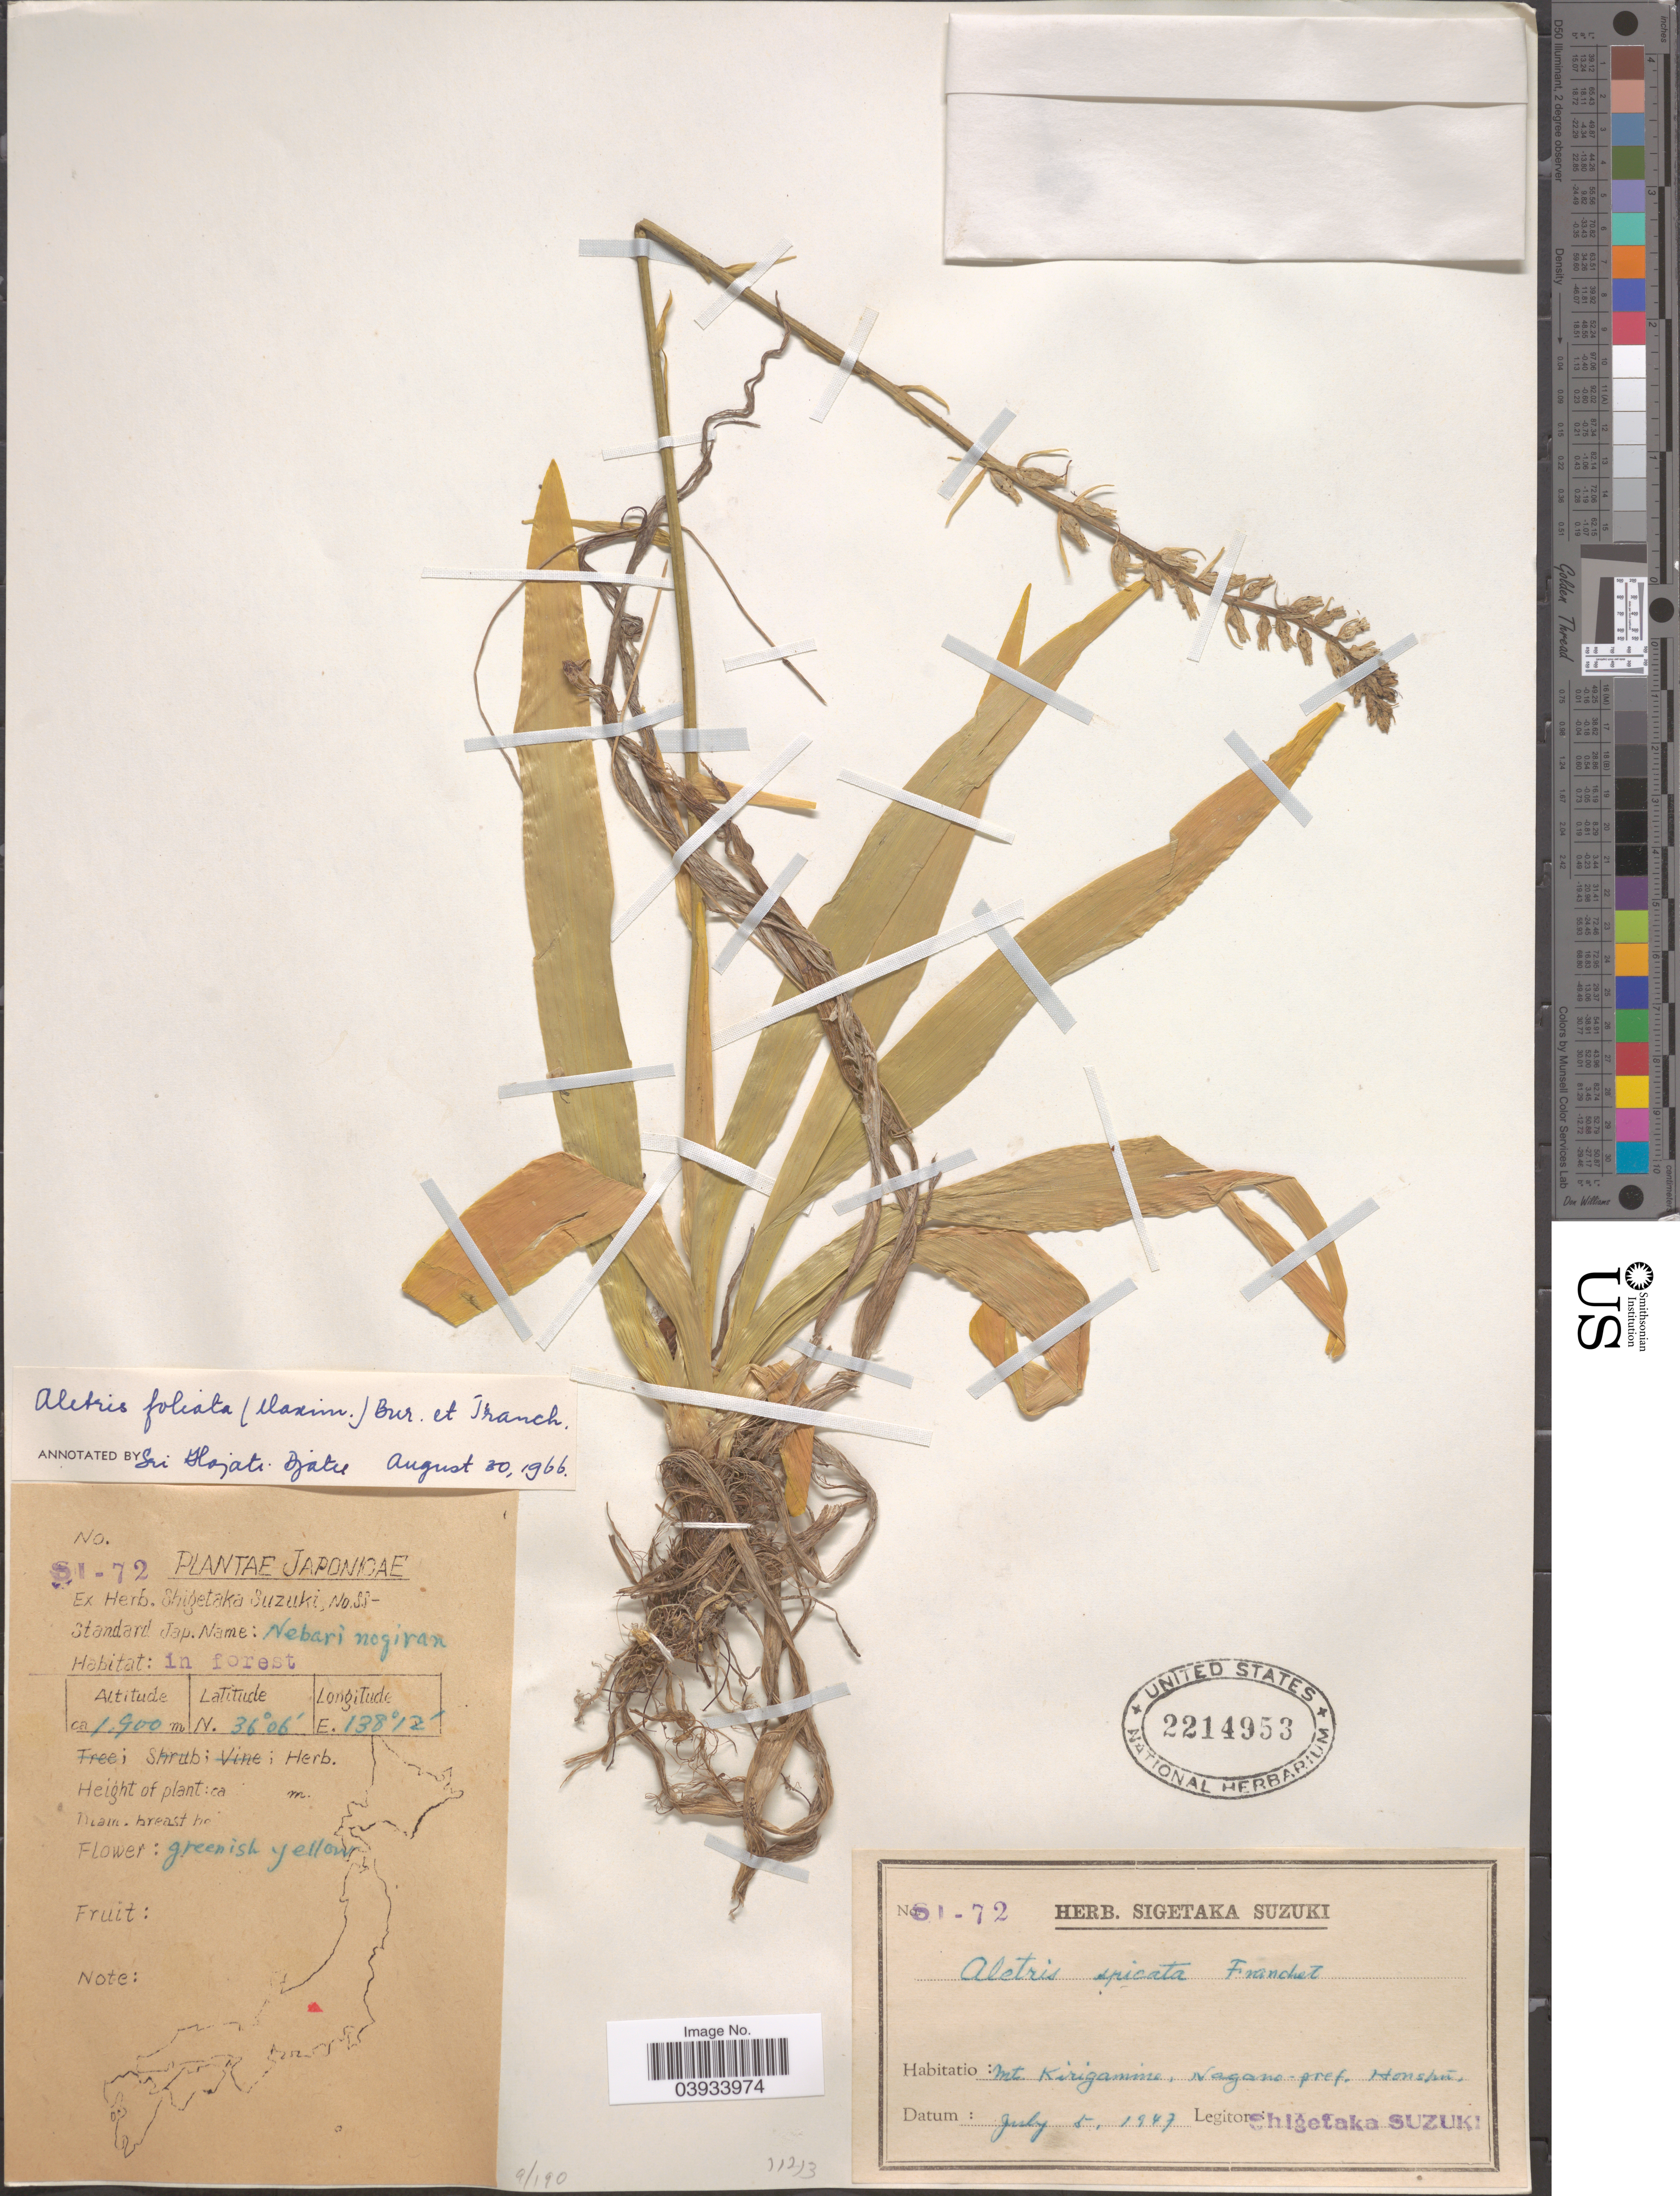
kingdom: Plantae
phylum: Tracheophyta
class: Liliopsida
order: Dioscoreales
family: Nartheciaceae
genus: Aletris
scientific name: Aletris foliata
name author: (Maxim.) Makino & Nemoto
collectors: S. Suzuki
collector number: SI-72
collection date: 1947-07-05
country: Japan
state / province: Nagano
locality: Mt. Kirigamine, Nagano-pref. Honshu.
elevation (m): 1900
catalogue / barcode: US 2214953